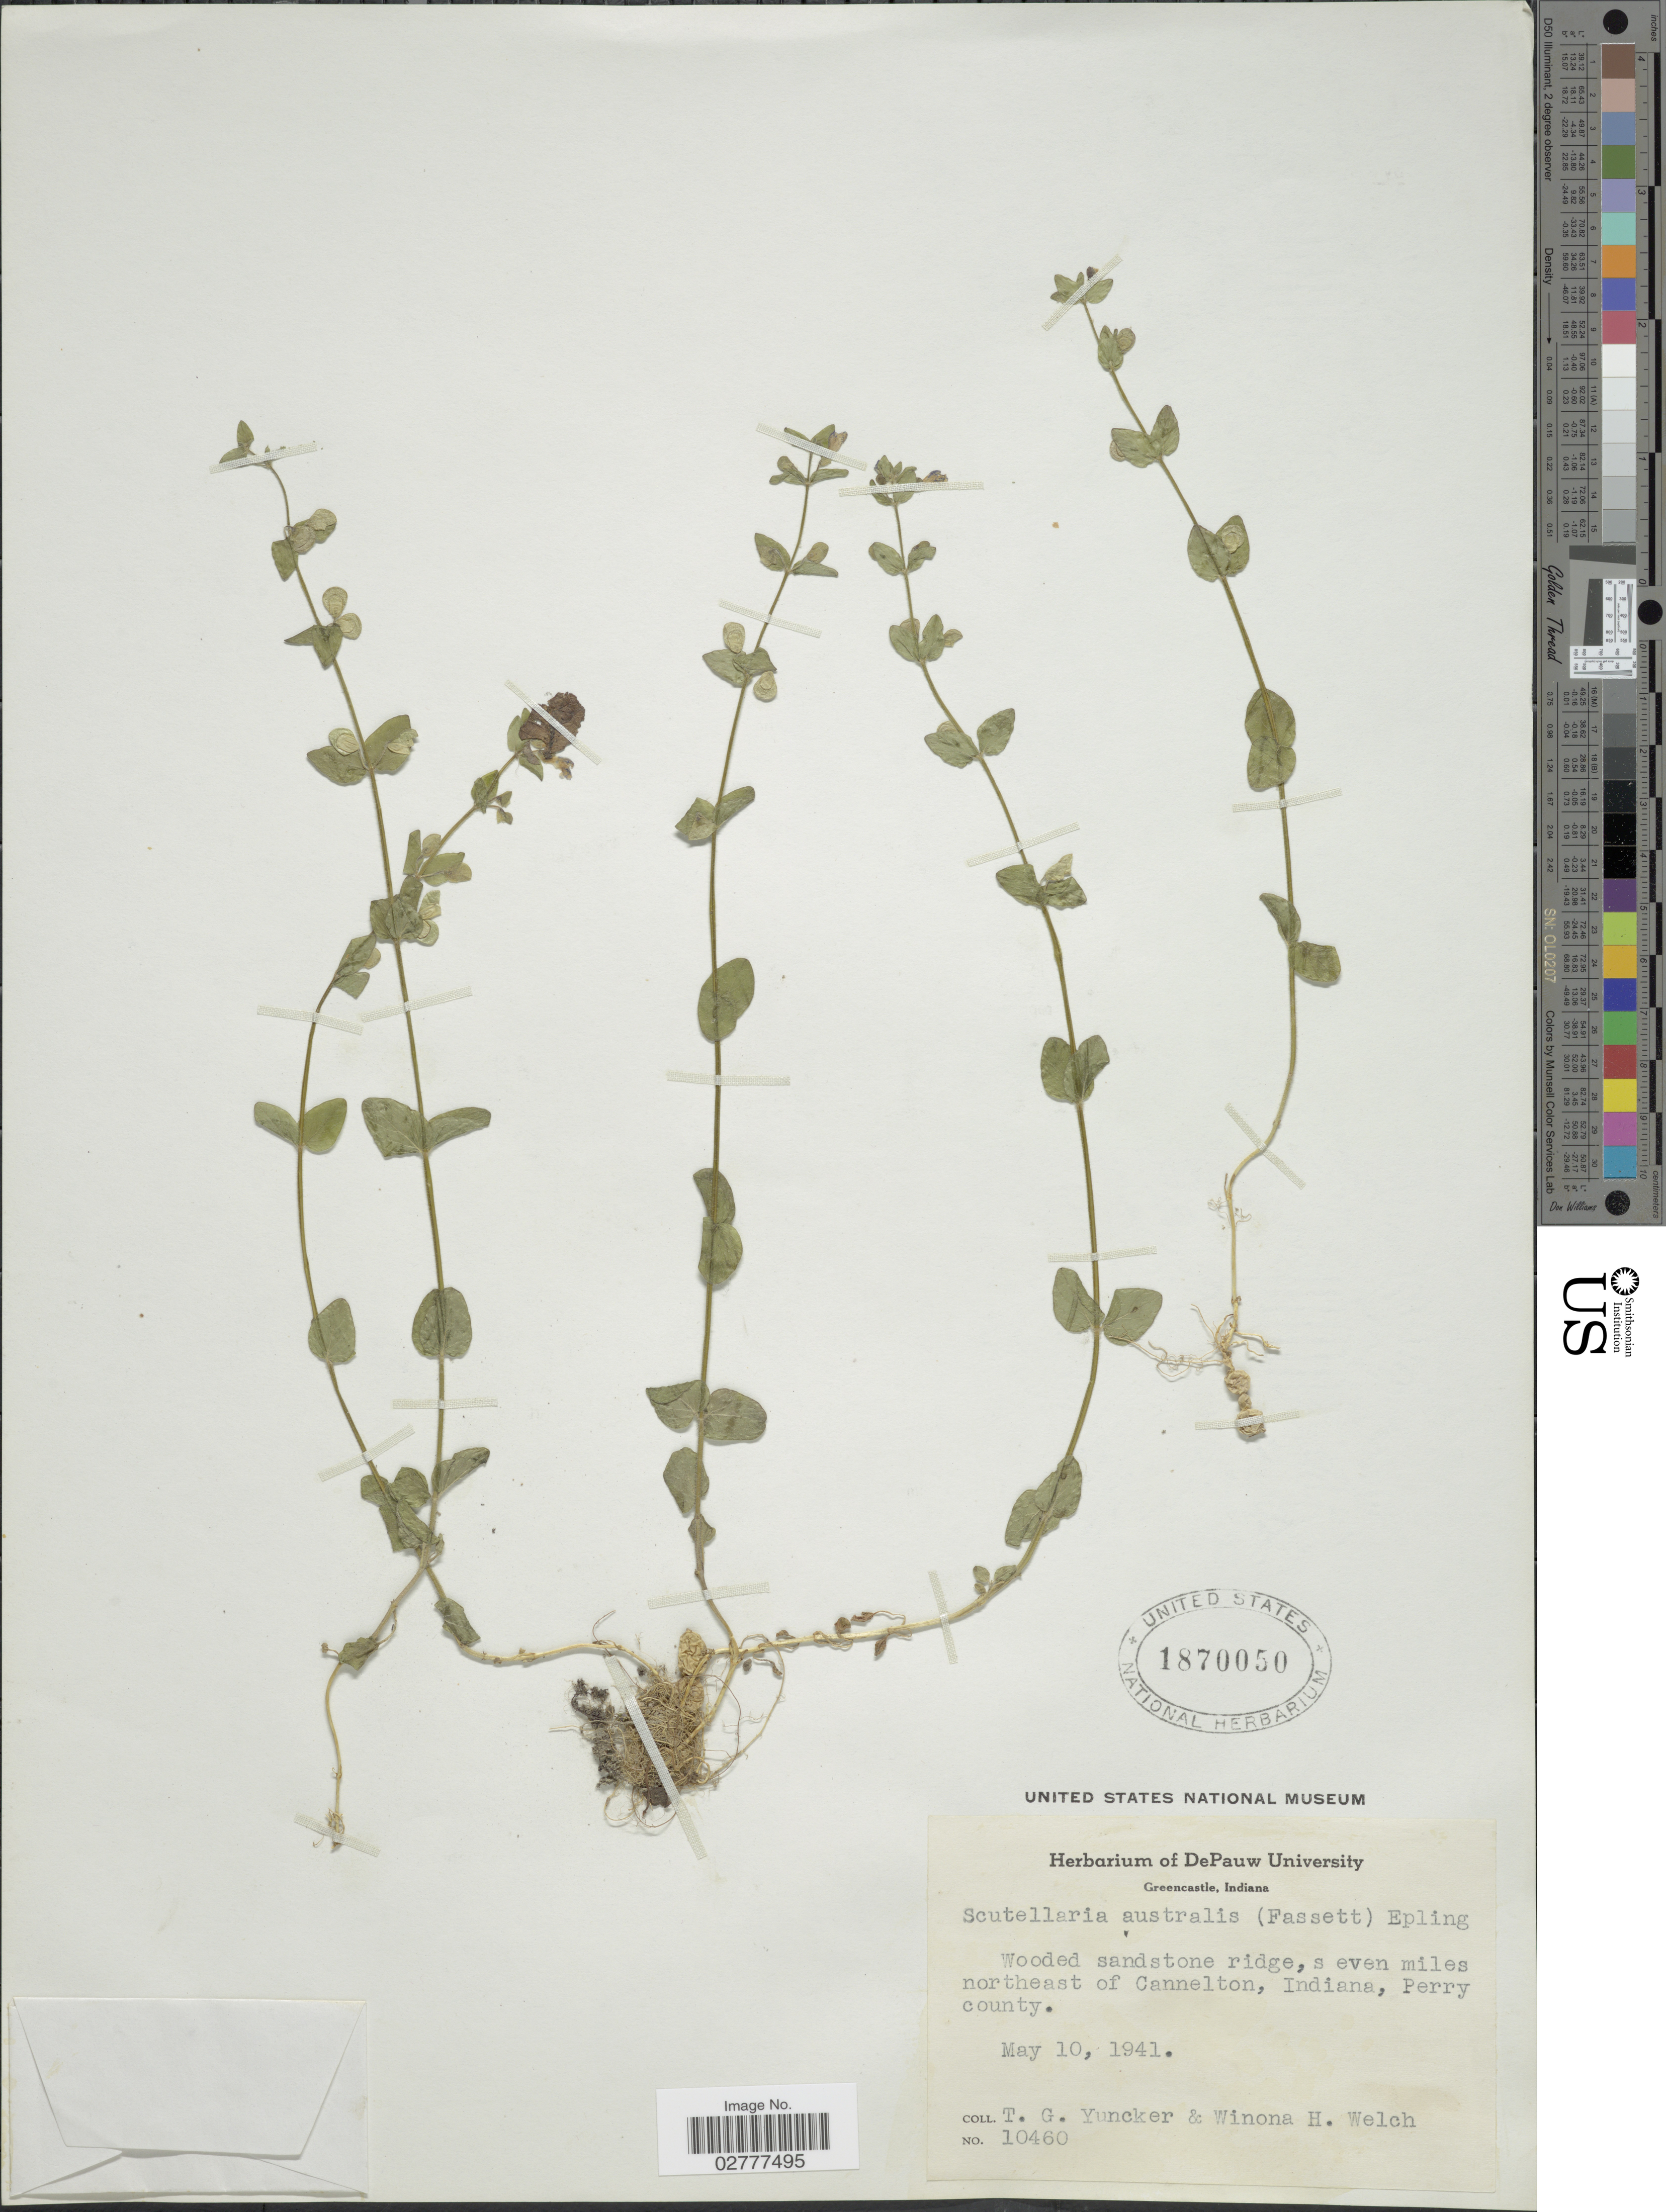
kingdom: Plantae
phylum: Tracheophyta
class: Magnoliopsida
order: Lamiales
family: Lamiaceae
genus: Scutellaria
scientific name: Scutellaria australis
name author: (Fassett) Epling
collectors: T. G. Yuncker & W. H. Welch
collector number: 10460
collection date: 1941-05-10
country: United States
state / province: Indiana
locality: Seven miles northeast of Cannelton, Perry county.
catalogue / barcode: US 1870050